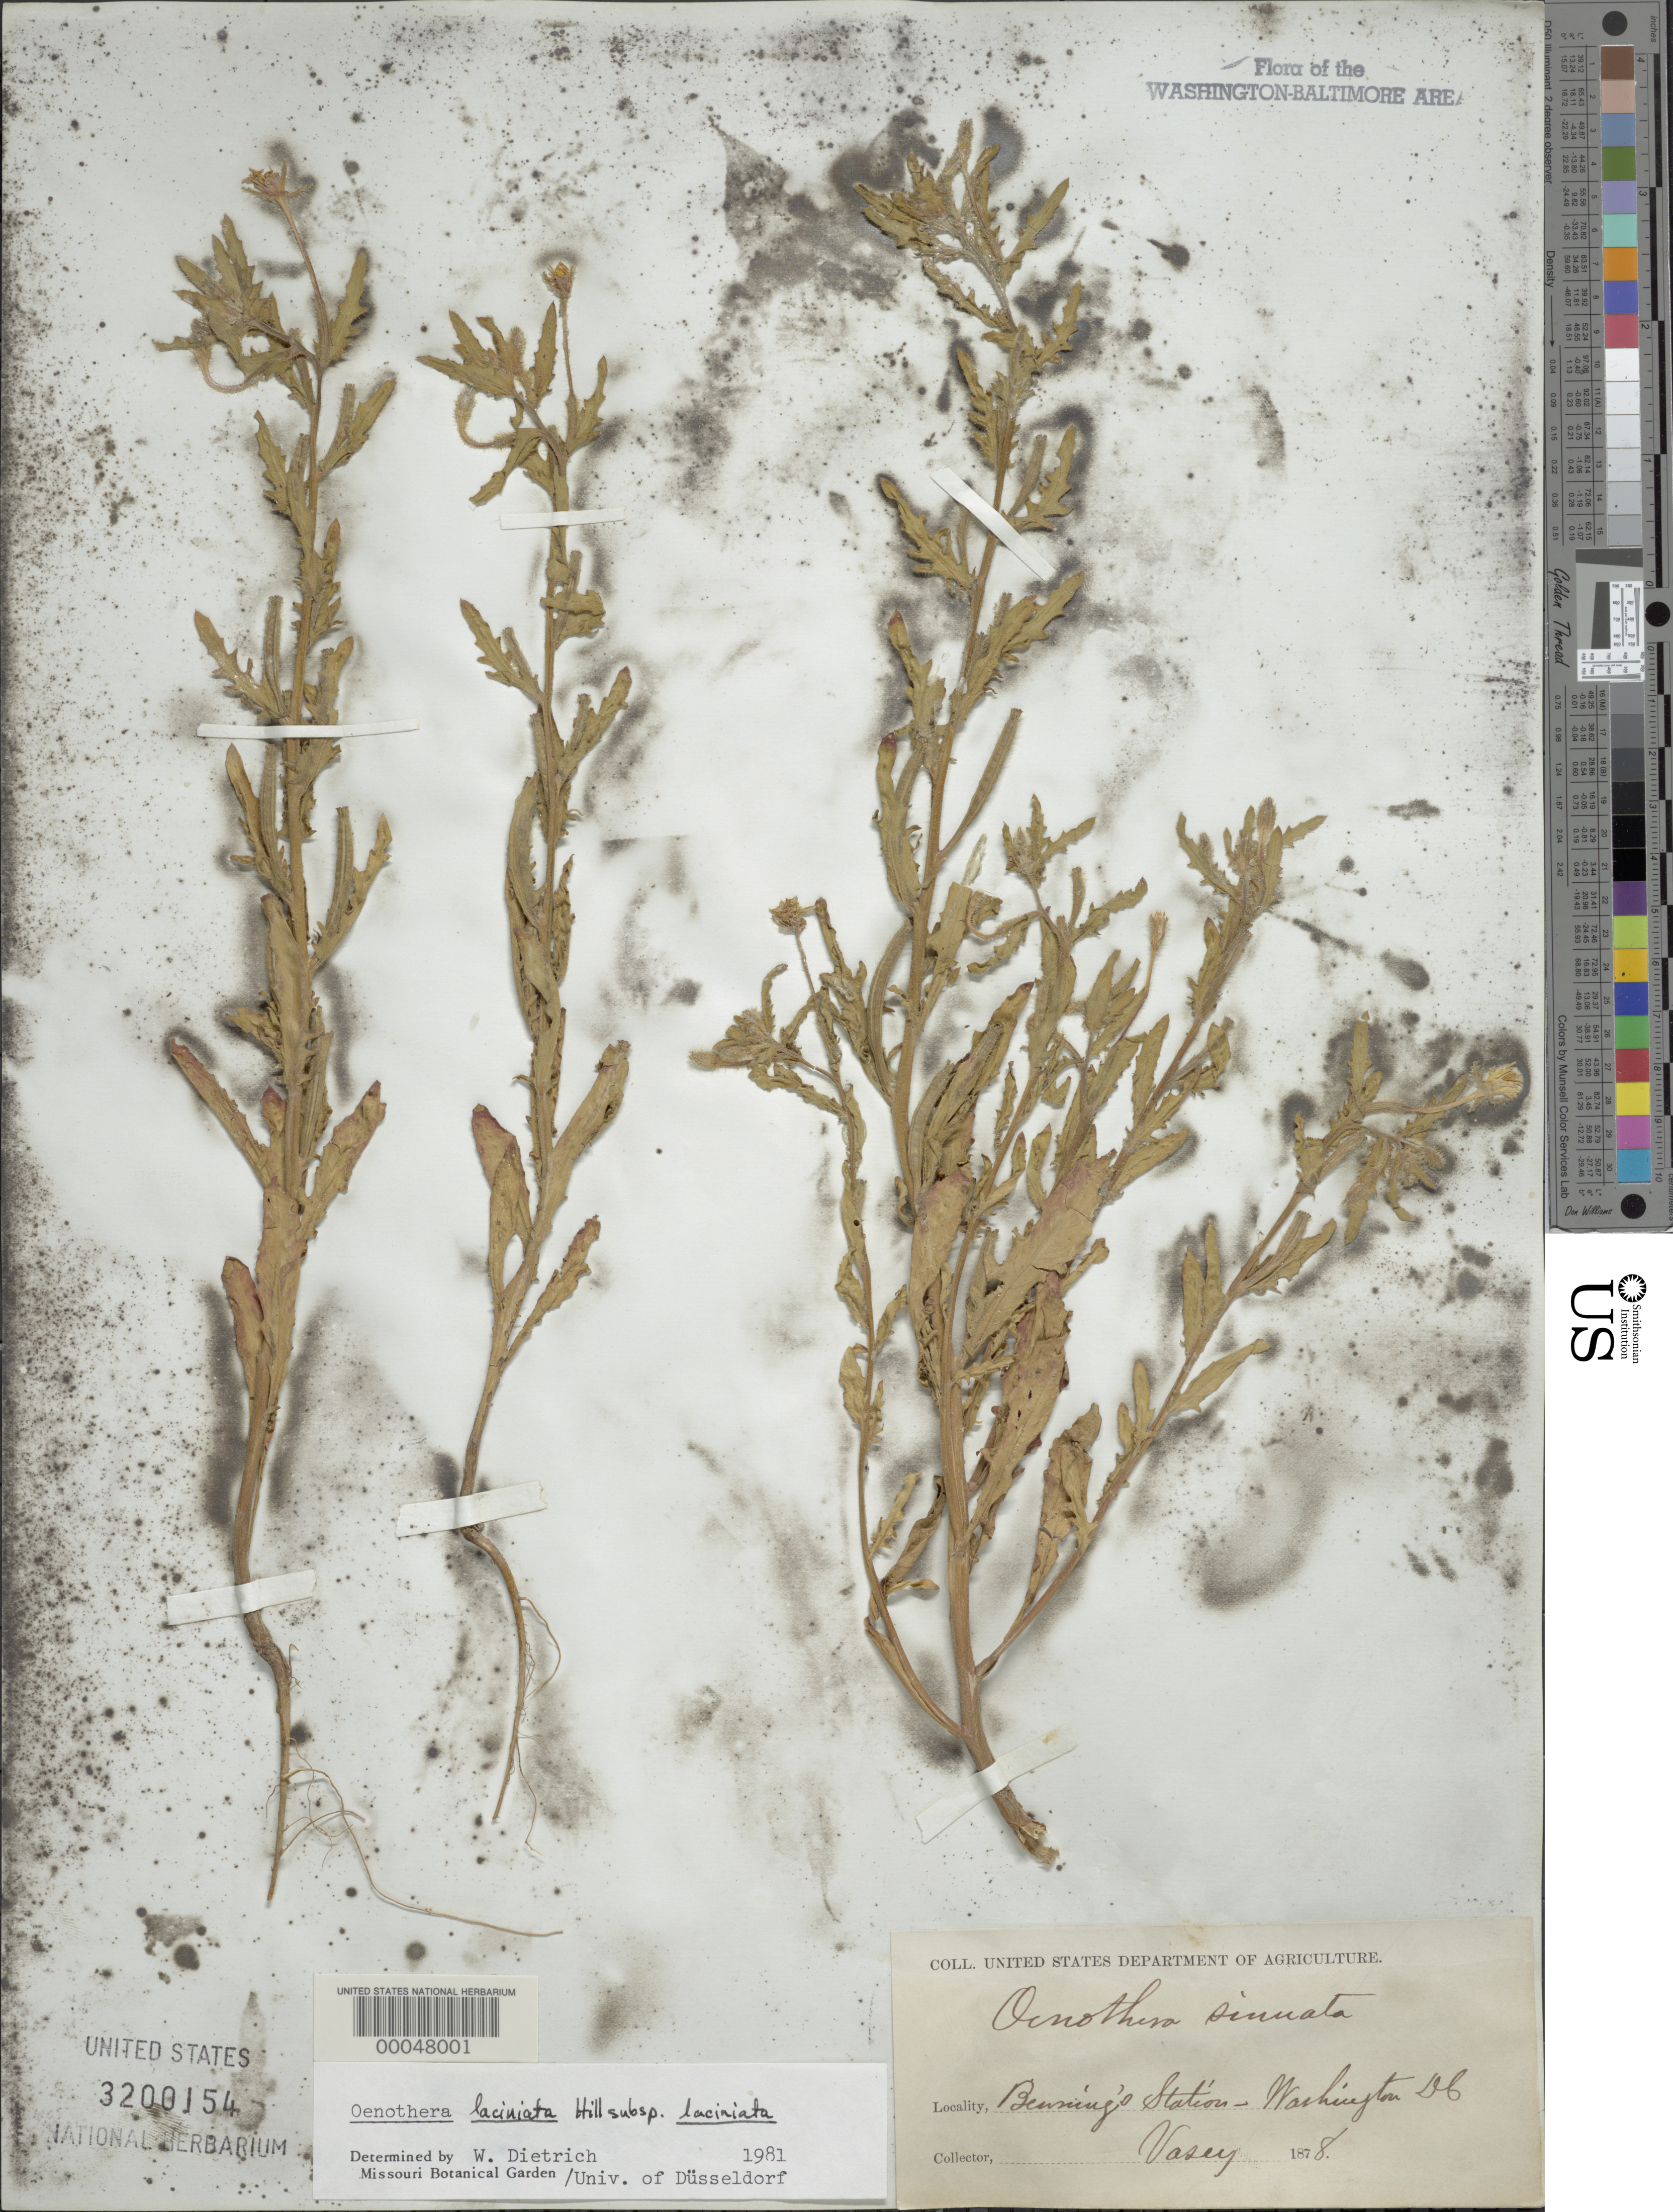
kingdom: Plantae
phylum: Tracheophyta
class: Magnoliopsida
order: Myrtales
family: Onagraceae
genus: Oenothera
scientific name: Oenothera laciniata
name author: Hill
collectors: G. R. Vasey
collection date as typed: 1878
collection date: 1878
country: United States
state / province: District of Columbia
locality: Benning's Station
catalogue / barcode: US 3200154